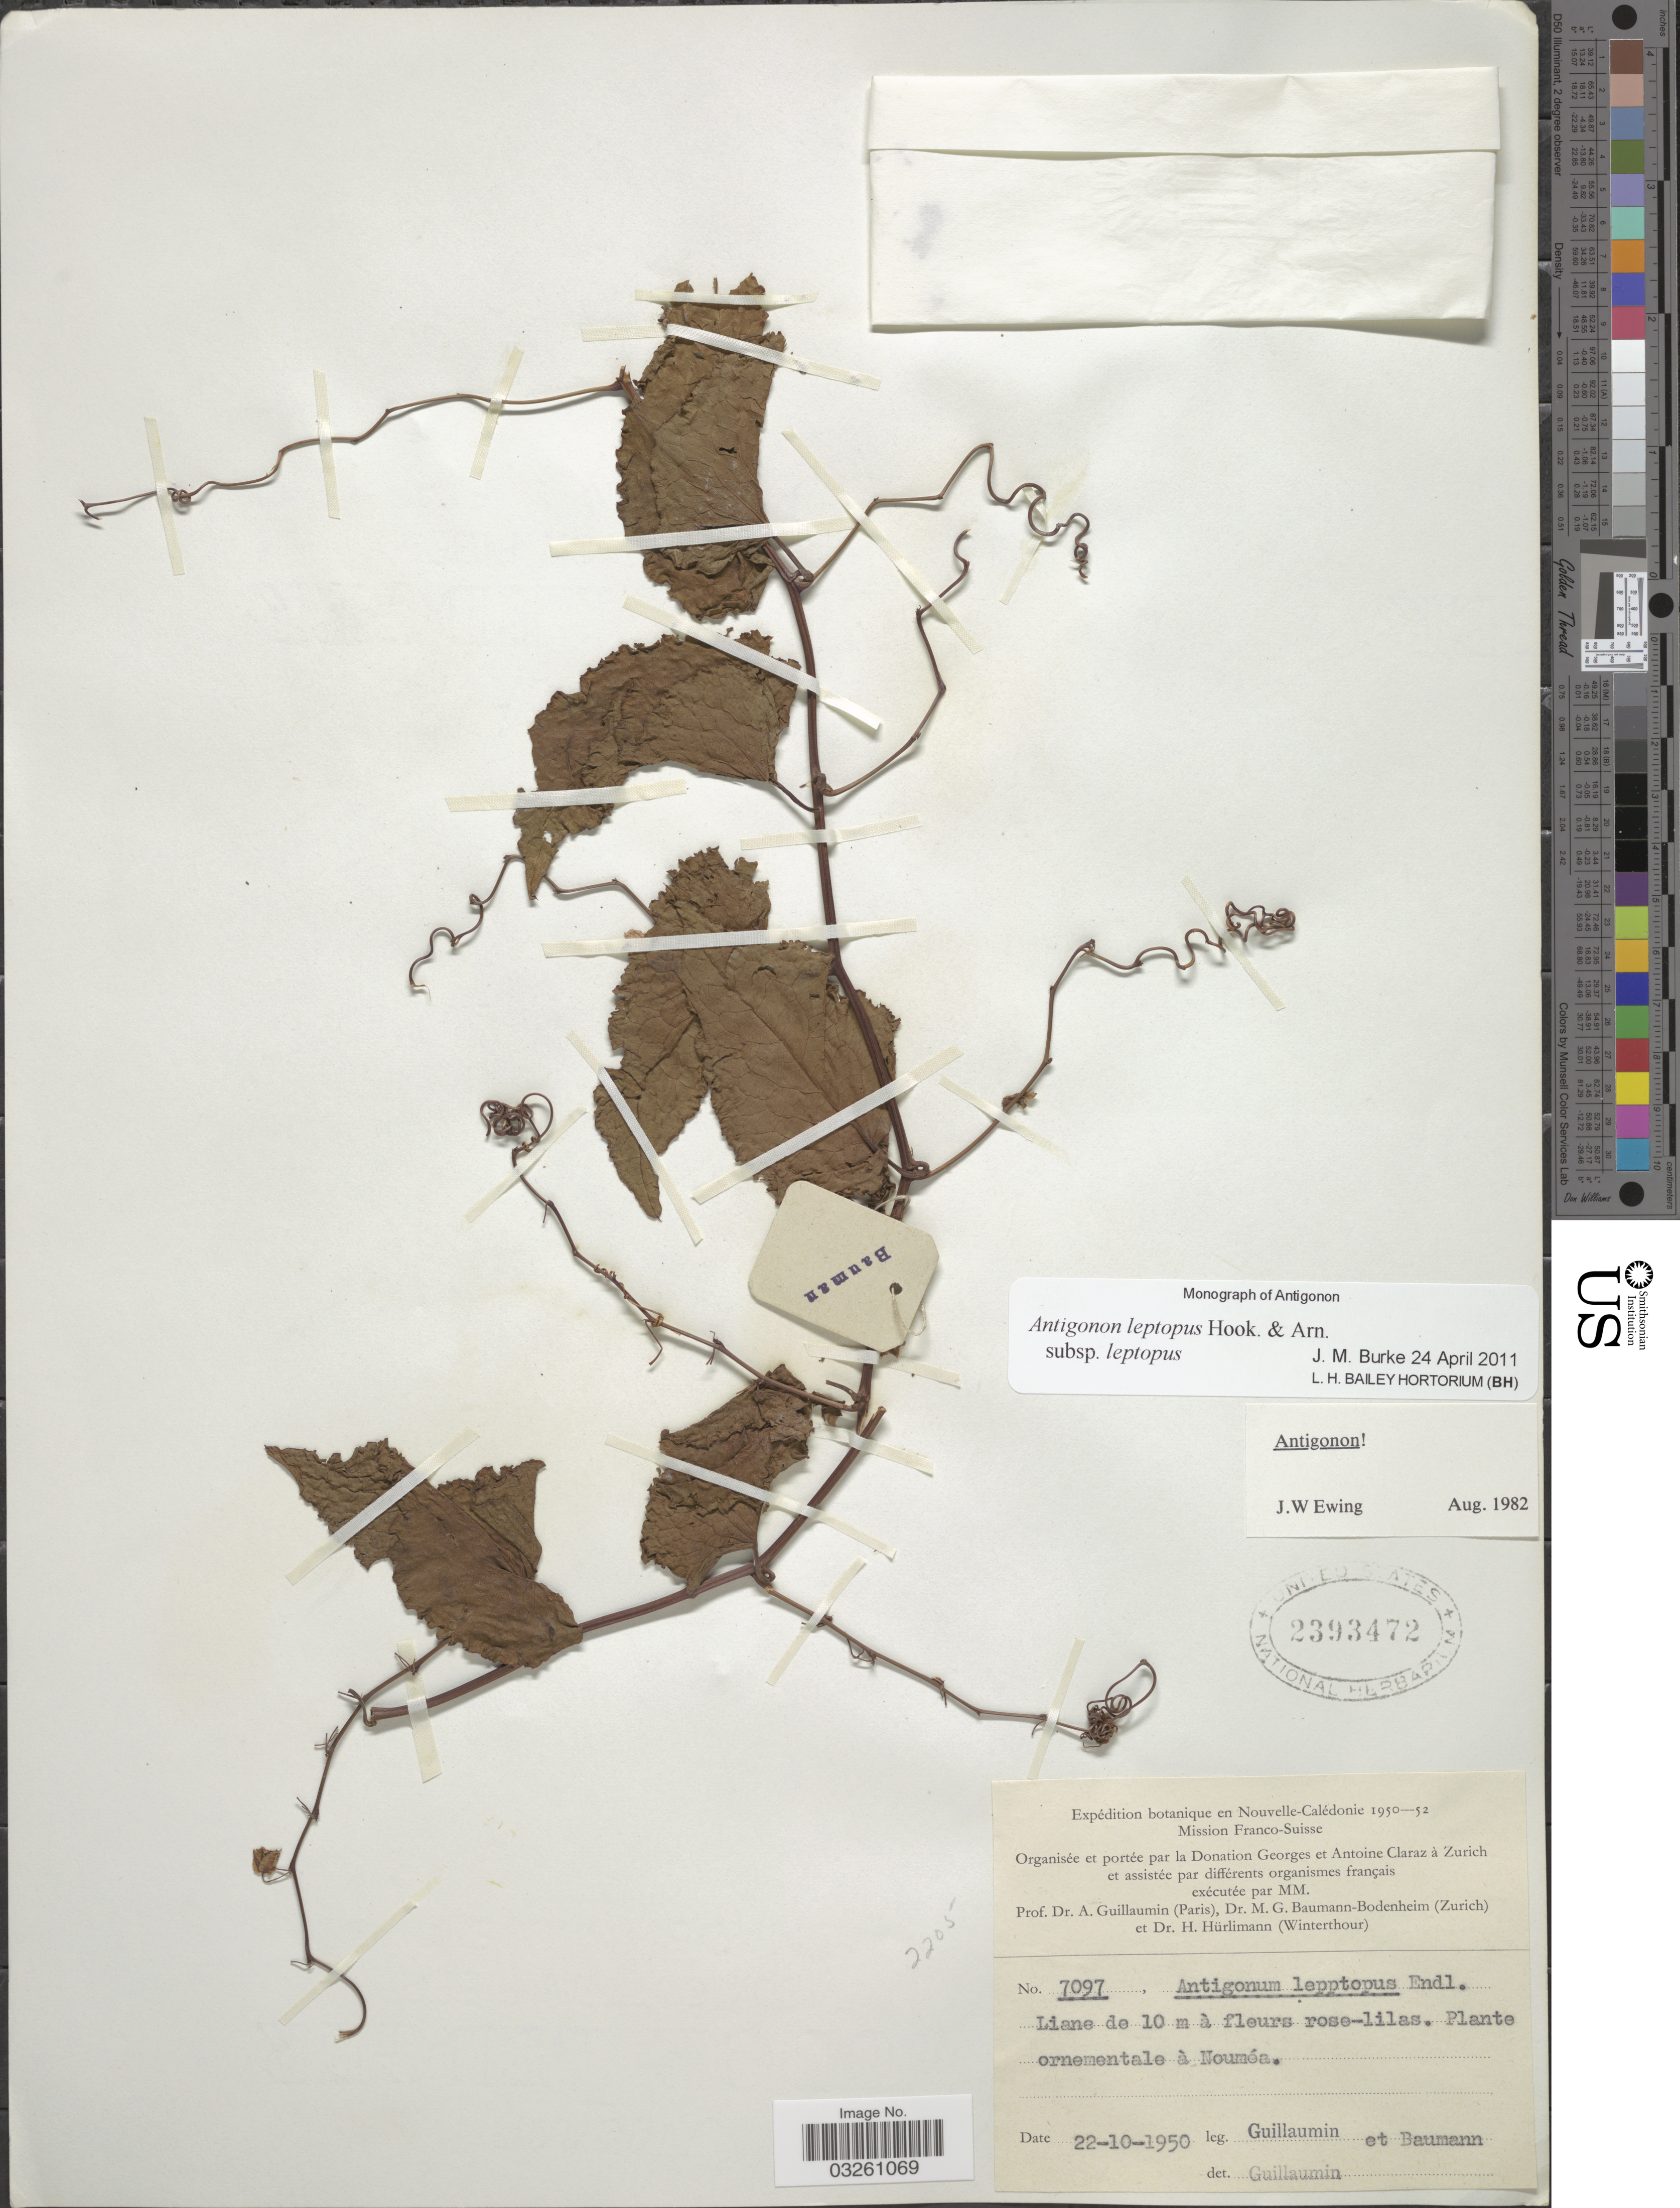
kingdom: Plantae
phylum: Tracheophyta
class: Magnoliopsida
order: Caryophyllales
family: Polygonaceae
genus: Antigonon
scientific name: Antigonon leptopus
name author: Hook. & Arn.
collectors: A. Guillaumin & M. G. Baumann-Bodenheim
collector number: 7097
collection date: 1950-10-22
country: New Caledonia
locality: Ornementale à Nouméa.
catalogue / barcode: US 2393472